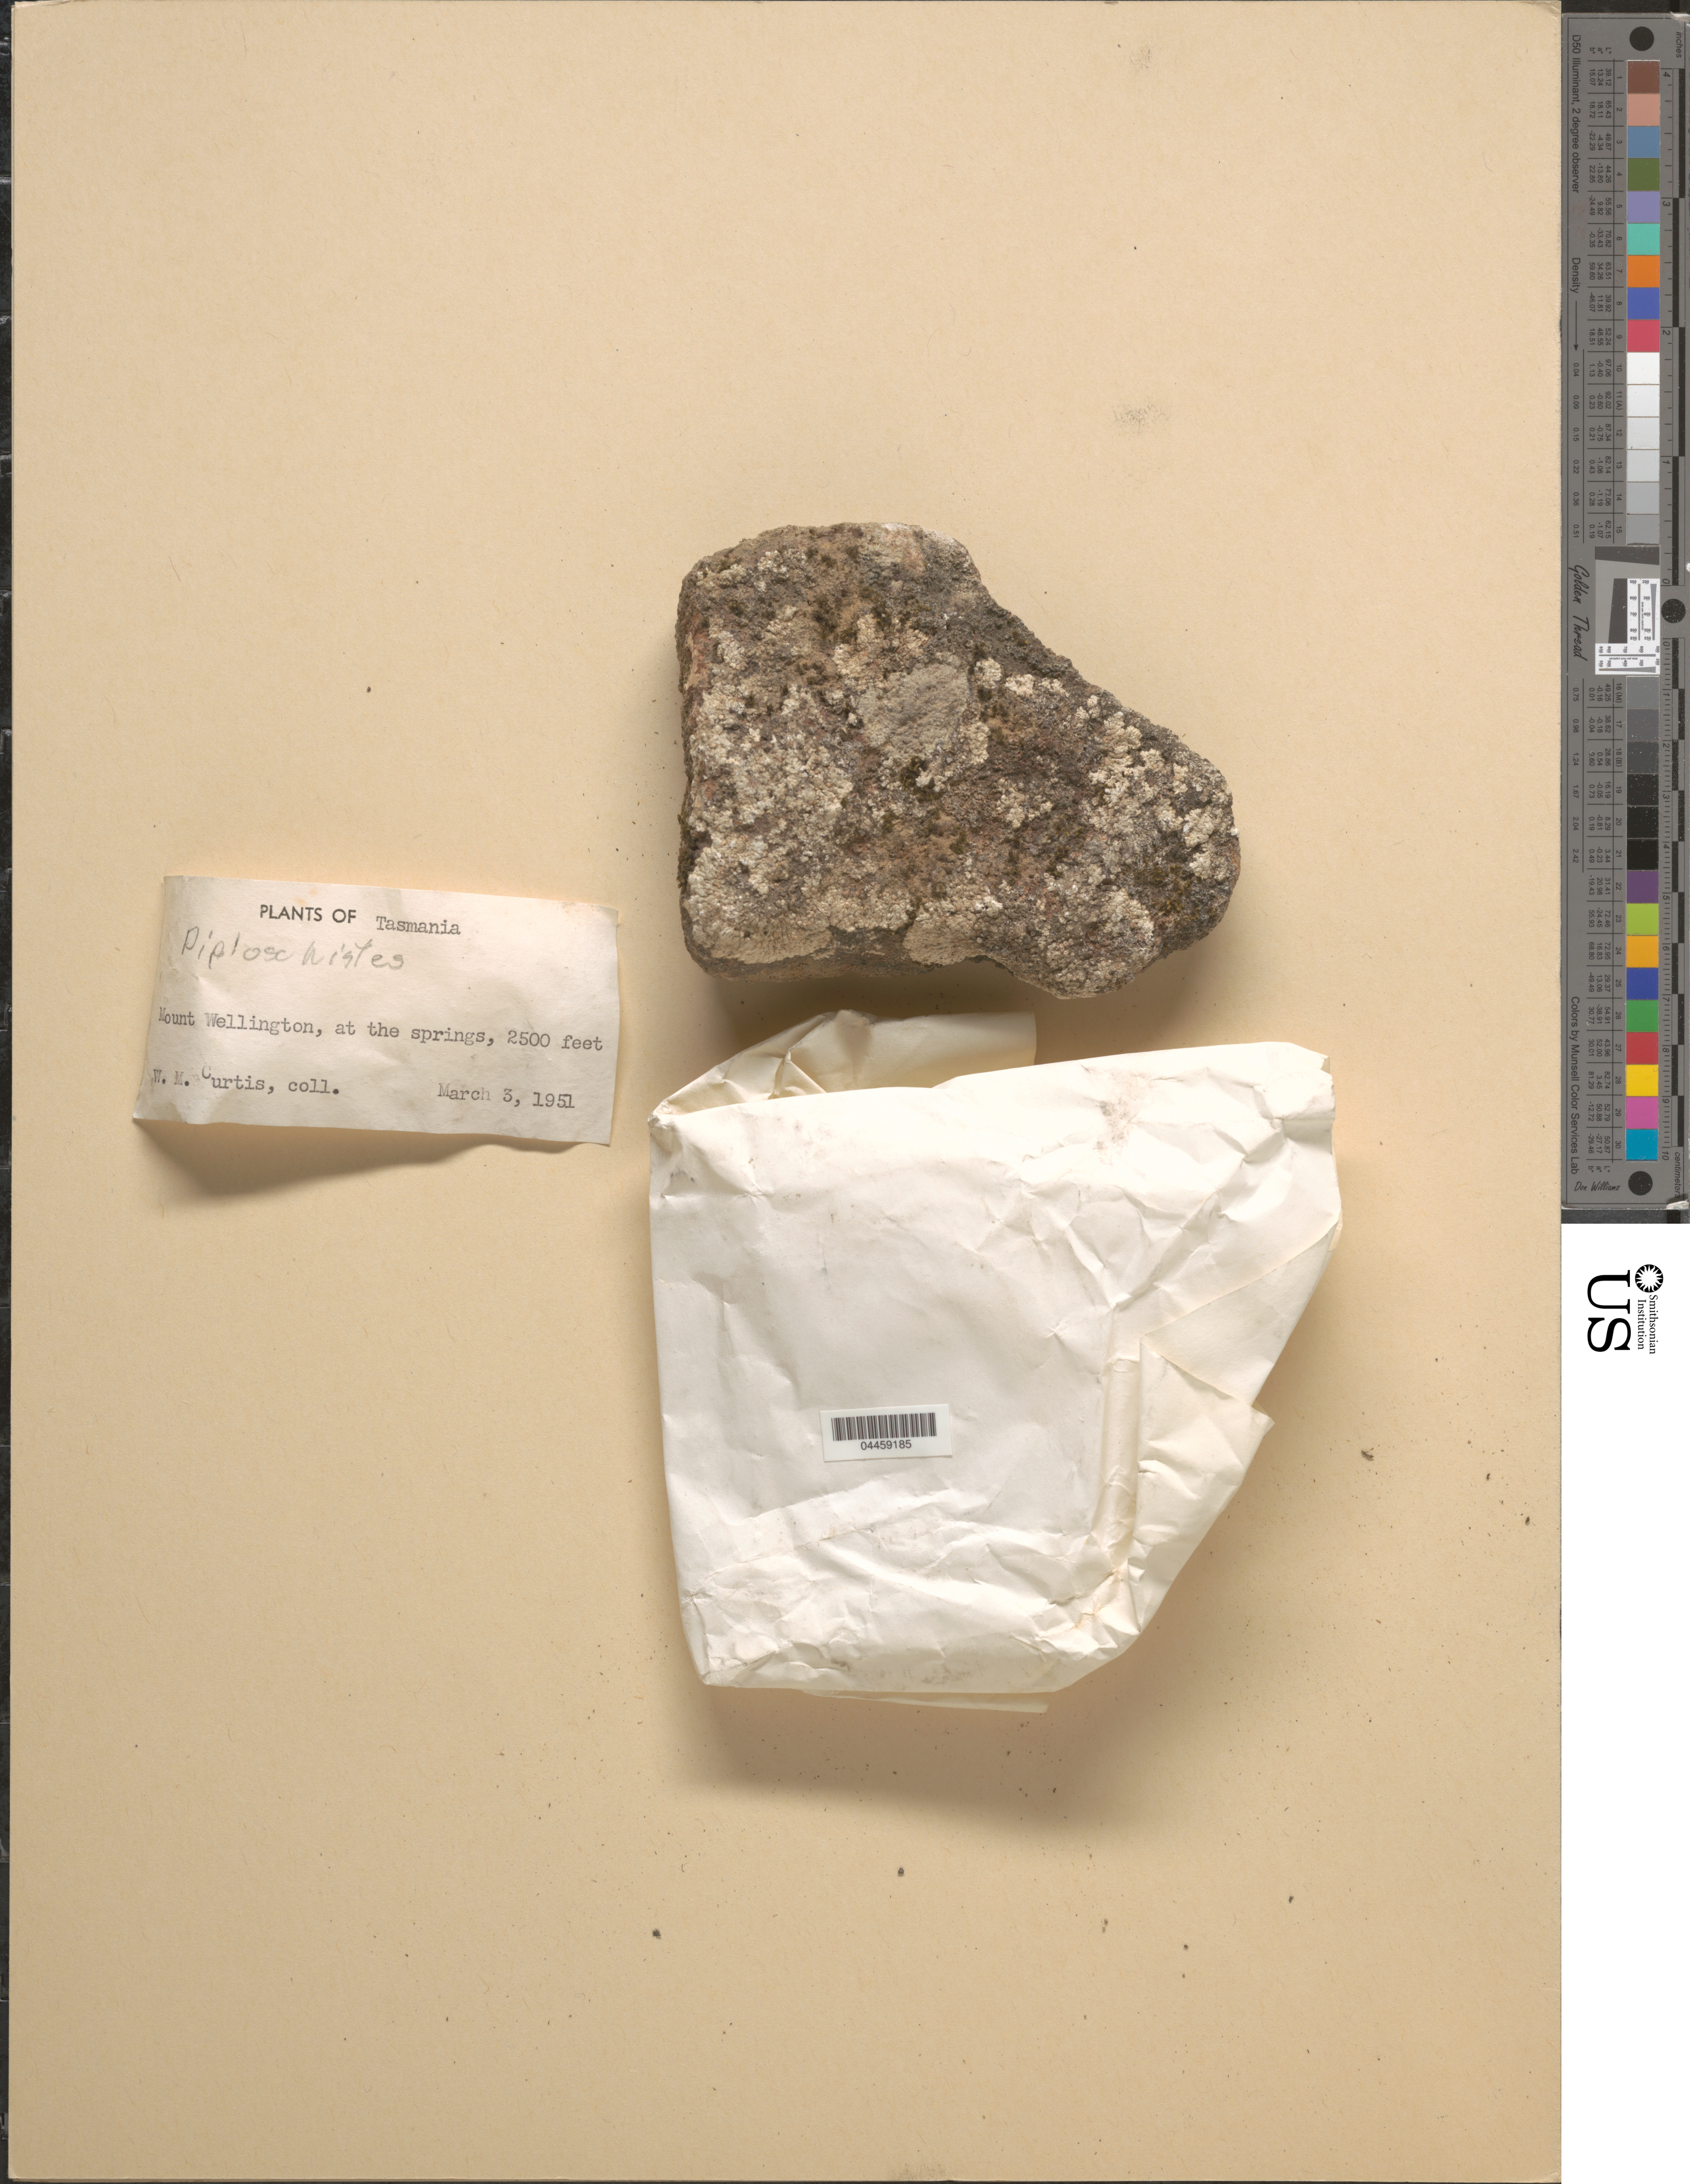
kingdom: Fungi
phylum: Ascomycota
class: Lecanoromycetes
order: Ostropales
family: Graphidaceae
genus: Diploschistes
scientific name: Diploschistes sp.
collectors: W. Curtis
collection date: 1951-03-03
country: Australia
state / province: Tasmania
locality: Mount Wellington, at the springs.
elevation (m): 762